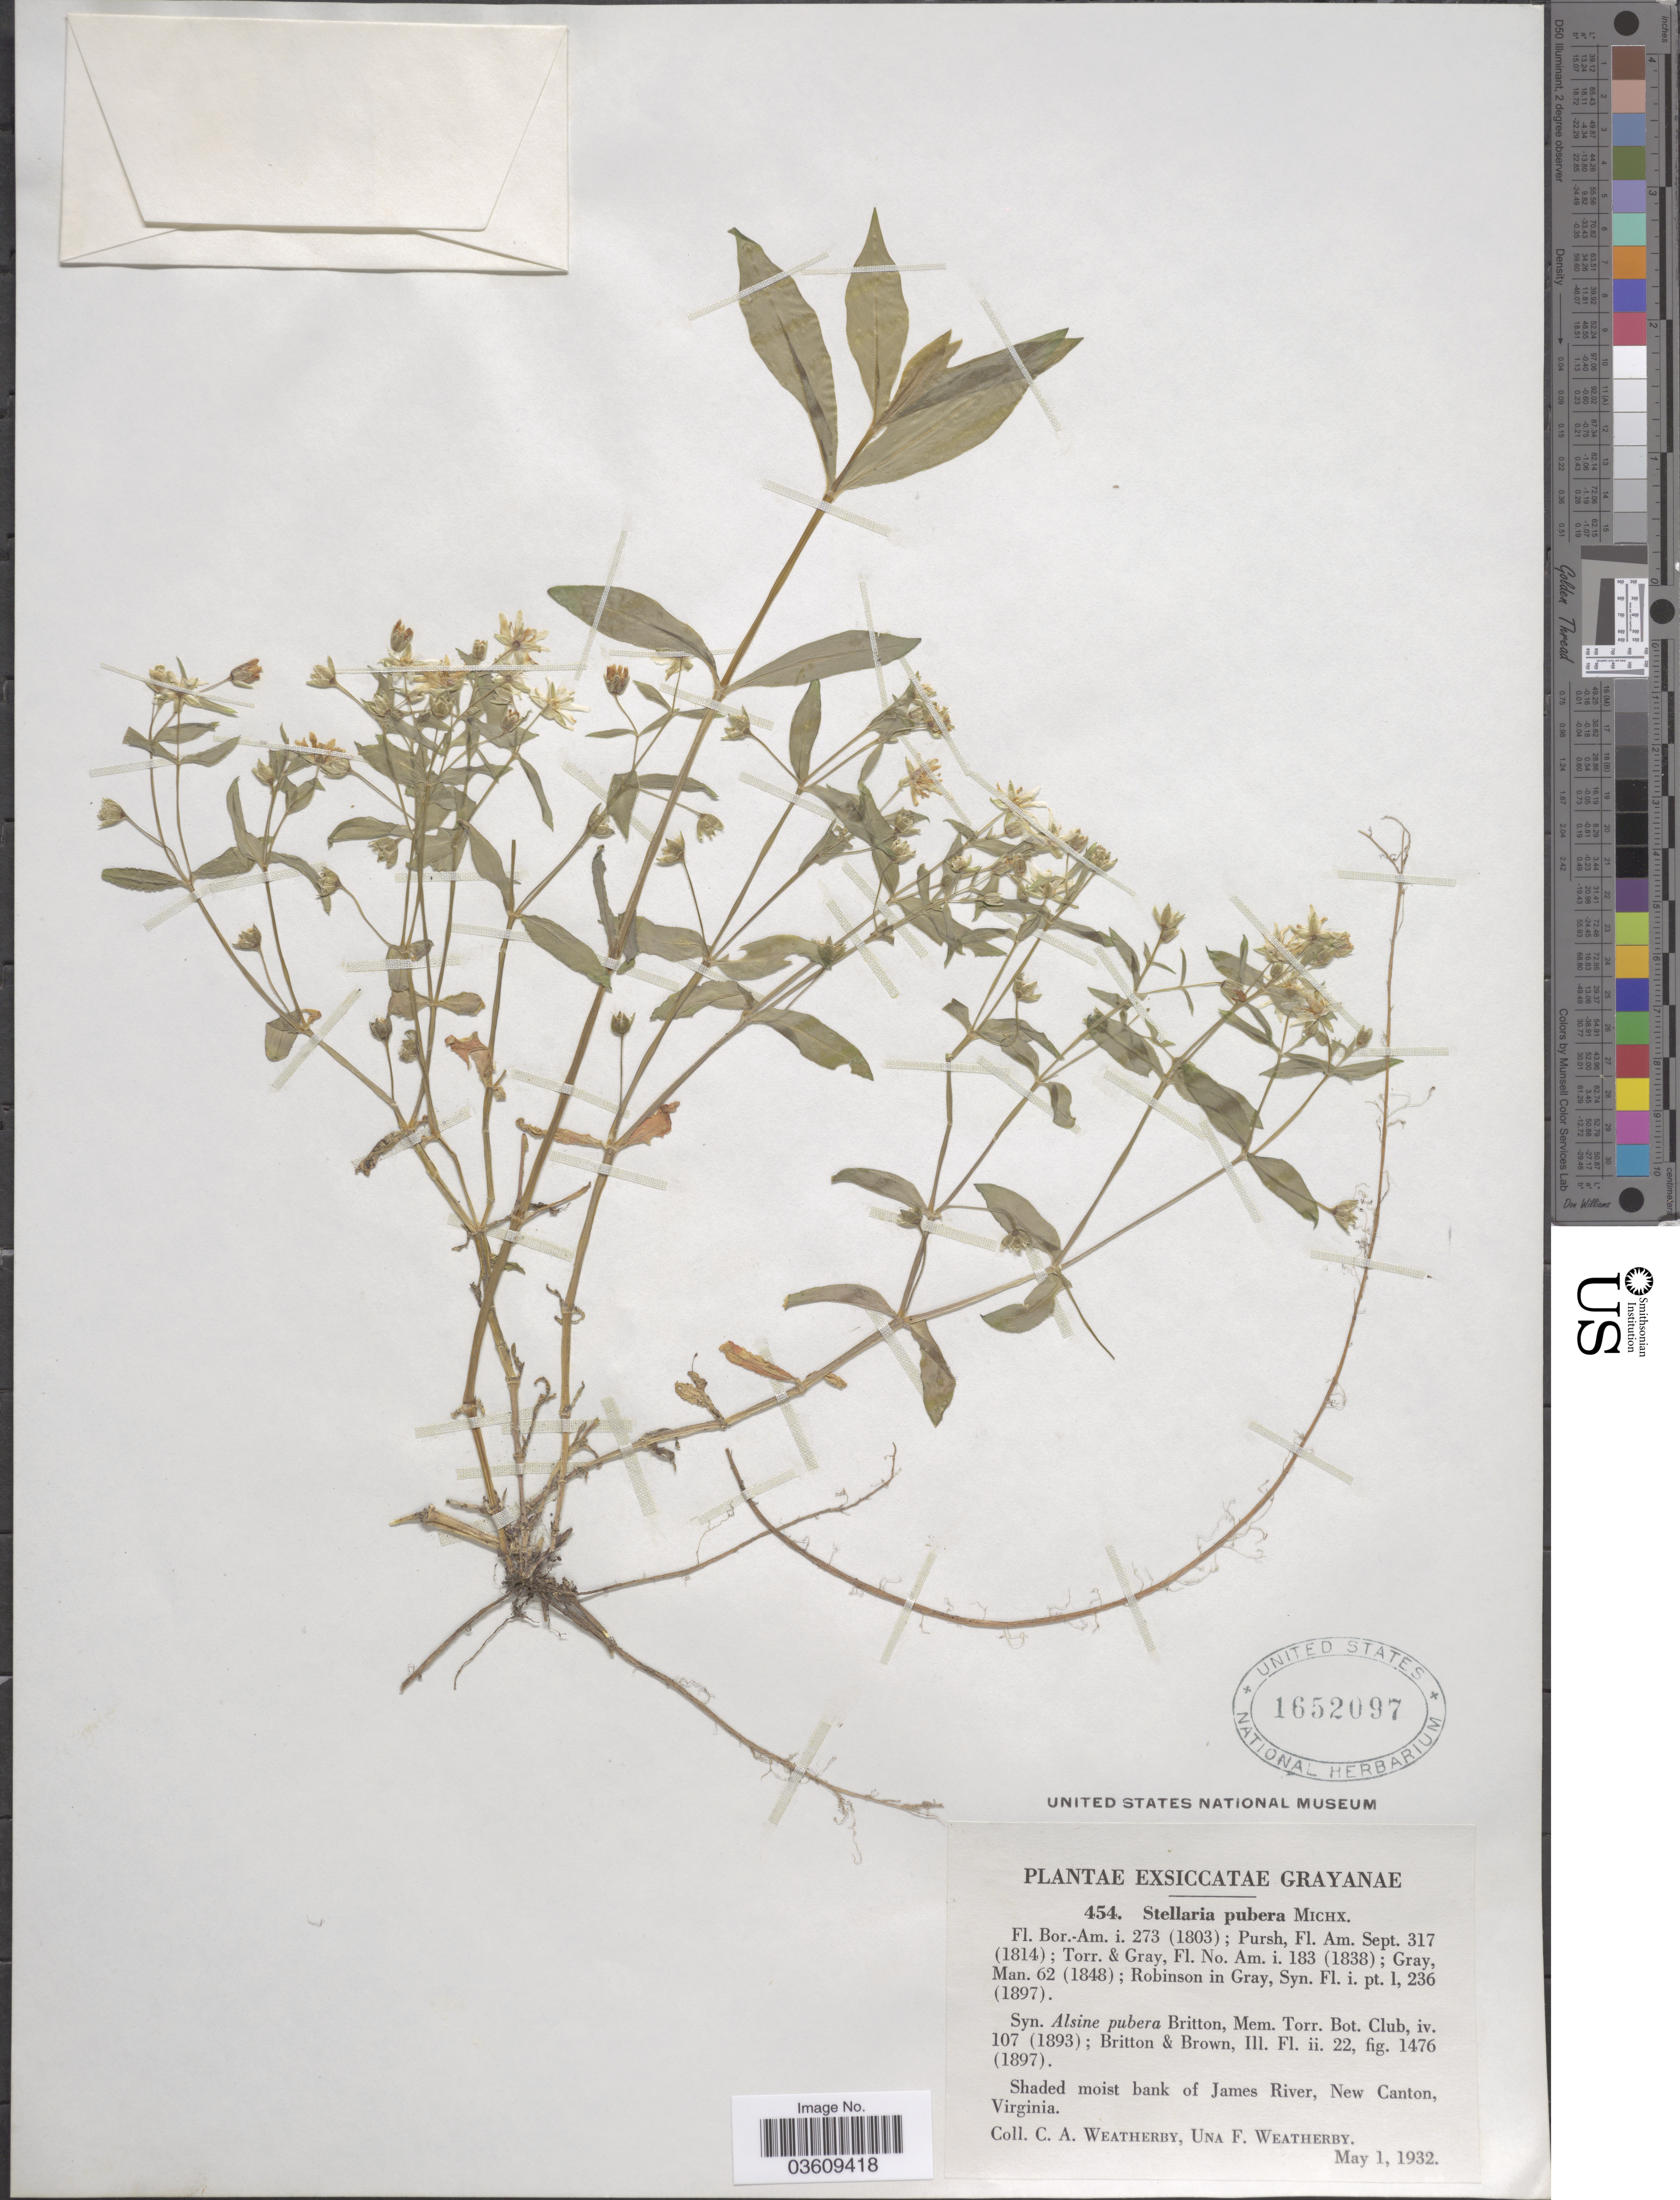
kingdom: Plantae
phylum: Tracheophyta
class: Magnoliopsida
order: Caryophyllales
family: Caryophyllaceae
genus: Stellaria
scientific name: Stellaria pubera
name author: Michx.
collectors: C. A. Weatherby & U. Weatherby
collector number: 454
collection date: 1932-05-01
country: United States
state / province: Virginia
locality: Grayanae [unsure placement]. Shaded moist bank of James River, New Canton.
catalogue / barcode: US 1652097